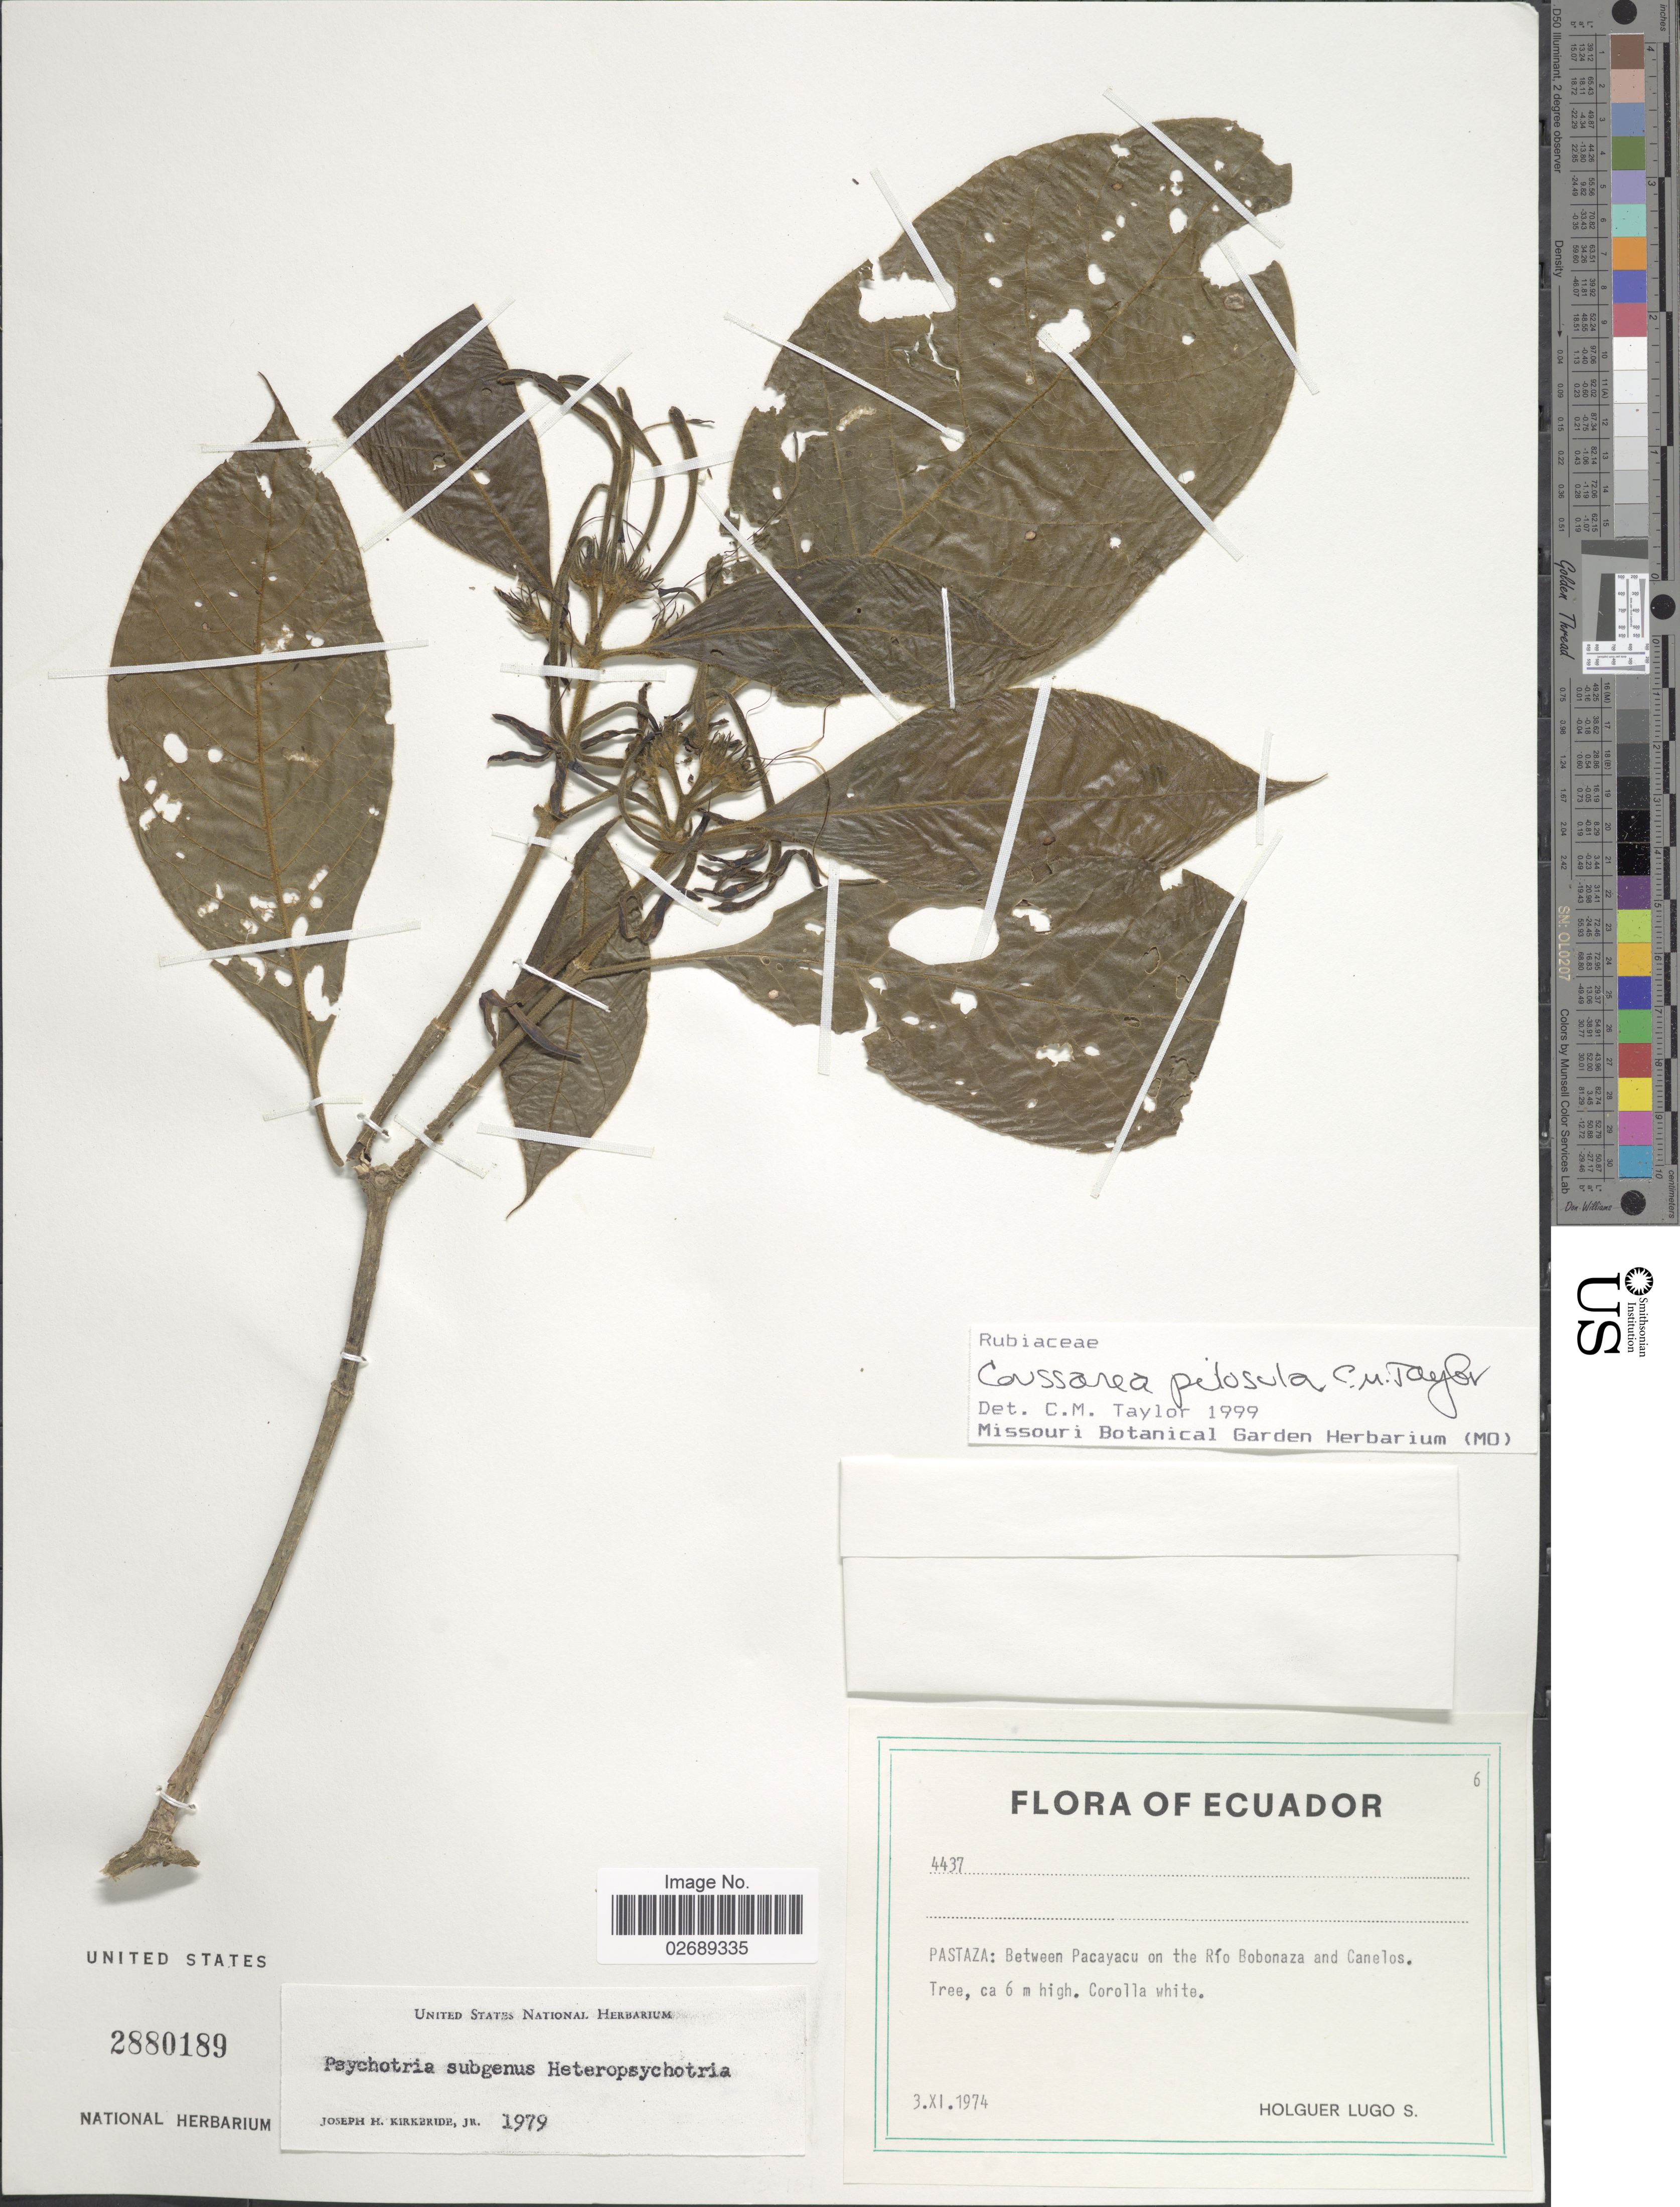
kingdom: Plantae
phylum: Tracheophyta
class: Magnoliopsida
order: Gentianales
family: Rubiaceae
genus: Coussarea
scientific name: Coussarea pilosula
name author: C.M. Taylor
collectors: H. Lugo S.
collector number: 4437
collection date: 1974-11-03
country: Ecuador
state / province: Pastaza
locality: Parayacu, ca. 10 km east of Canelos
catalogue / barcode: US 2880189